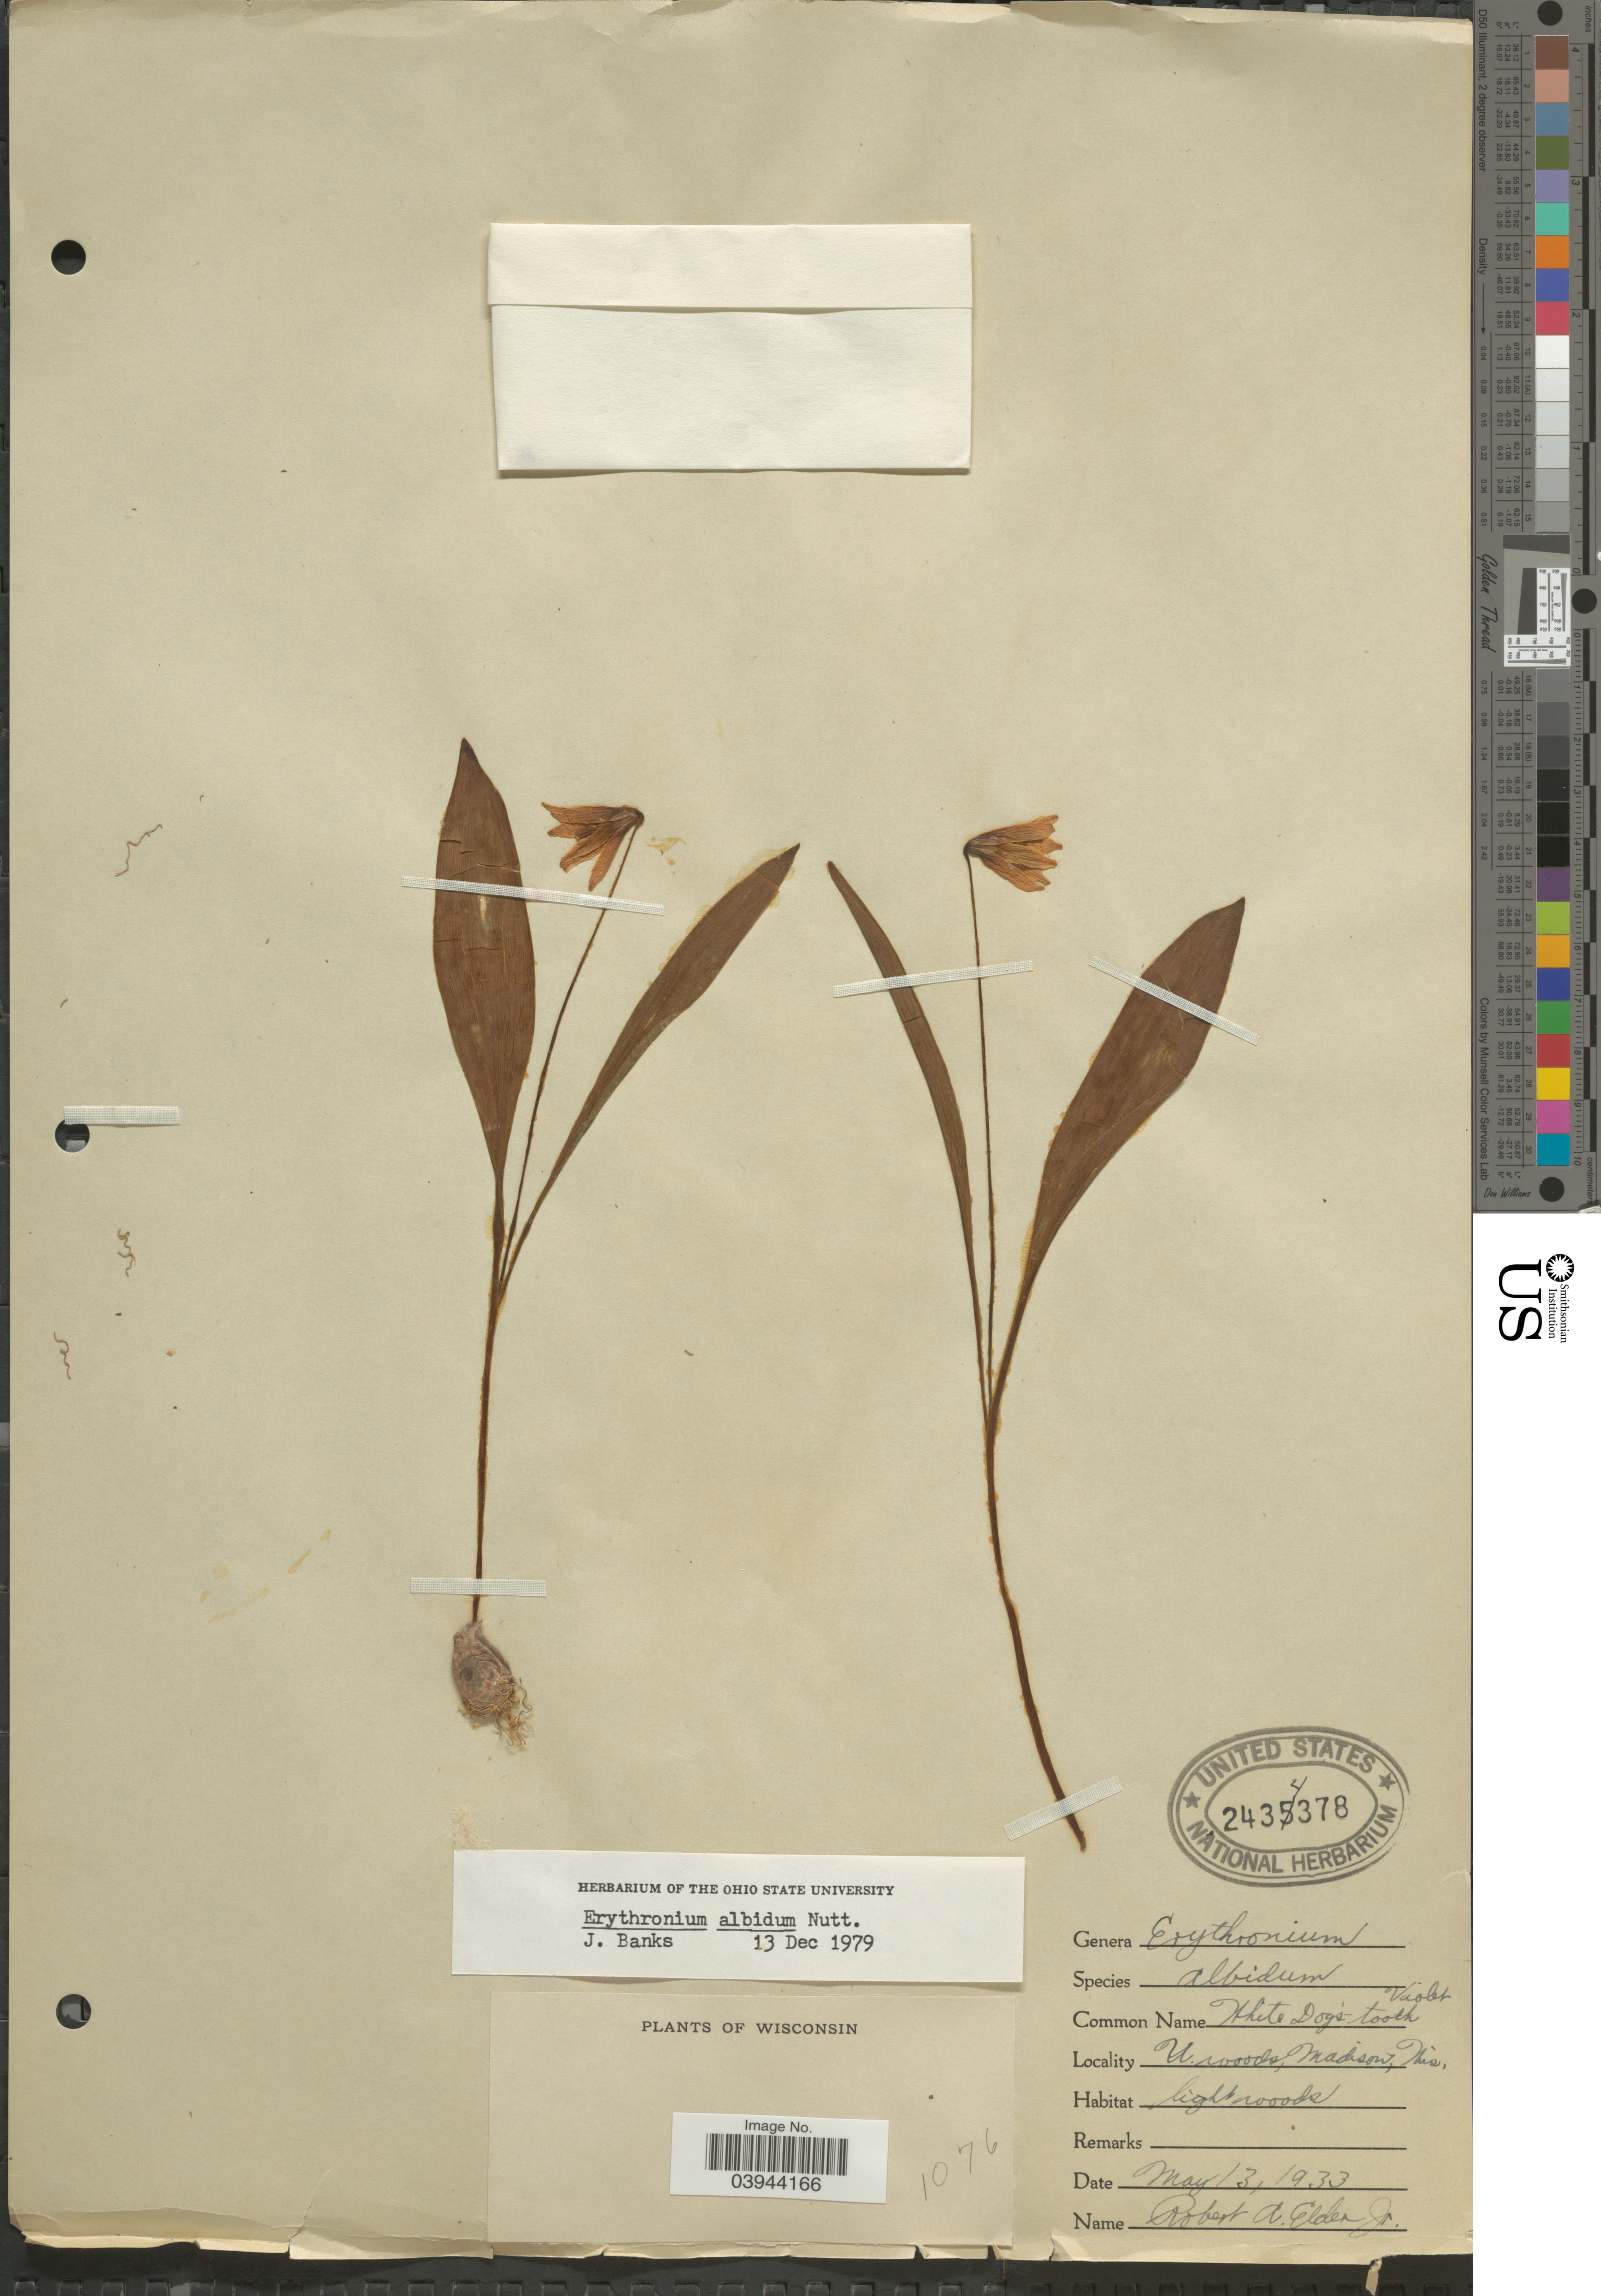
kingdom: Plantae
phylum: Tracheophyta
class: Liliopsida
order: Liliales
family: Liliaceae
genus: Erythronium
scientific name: Erythronium albidum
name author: Nutt.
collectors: R. Elder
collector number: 1076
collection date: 1933-05-13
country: United States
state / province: Wisconsin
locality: Madison.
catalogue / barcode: US 2434378